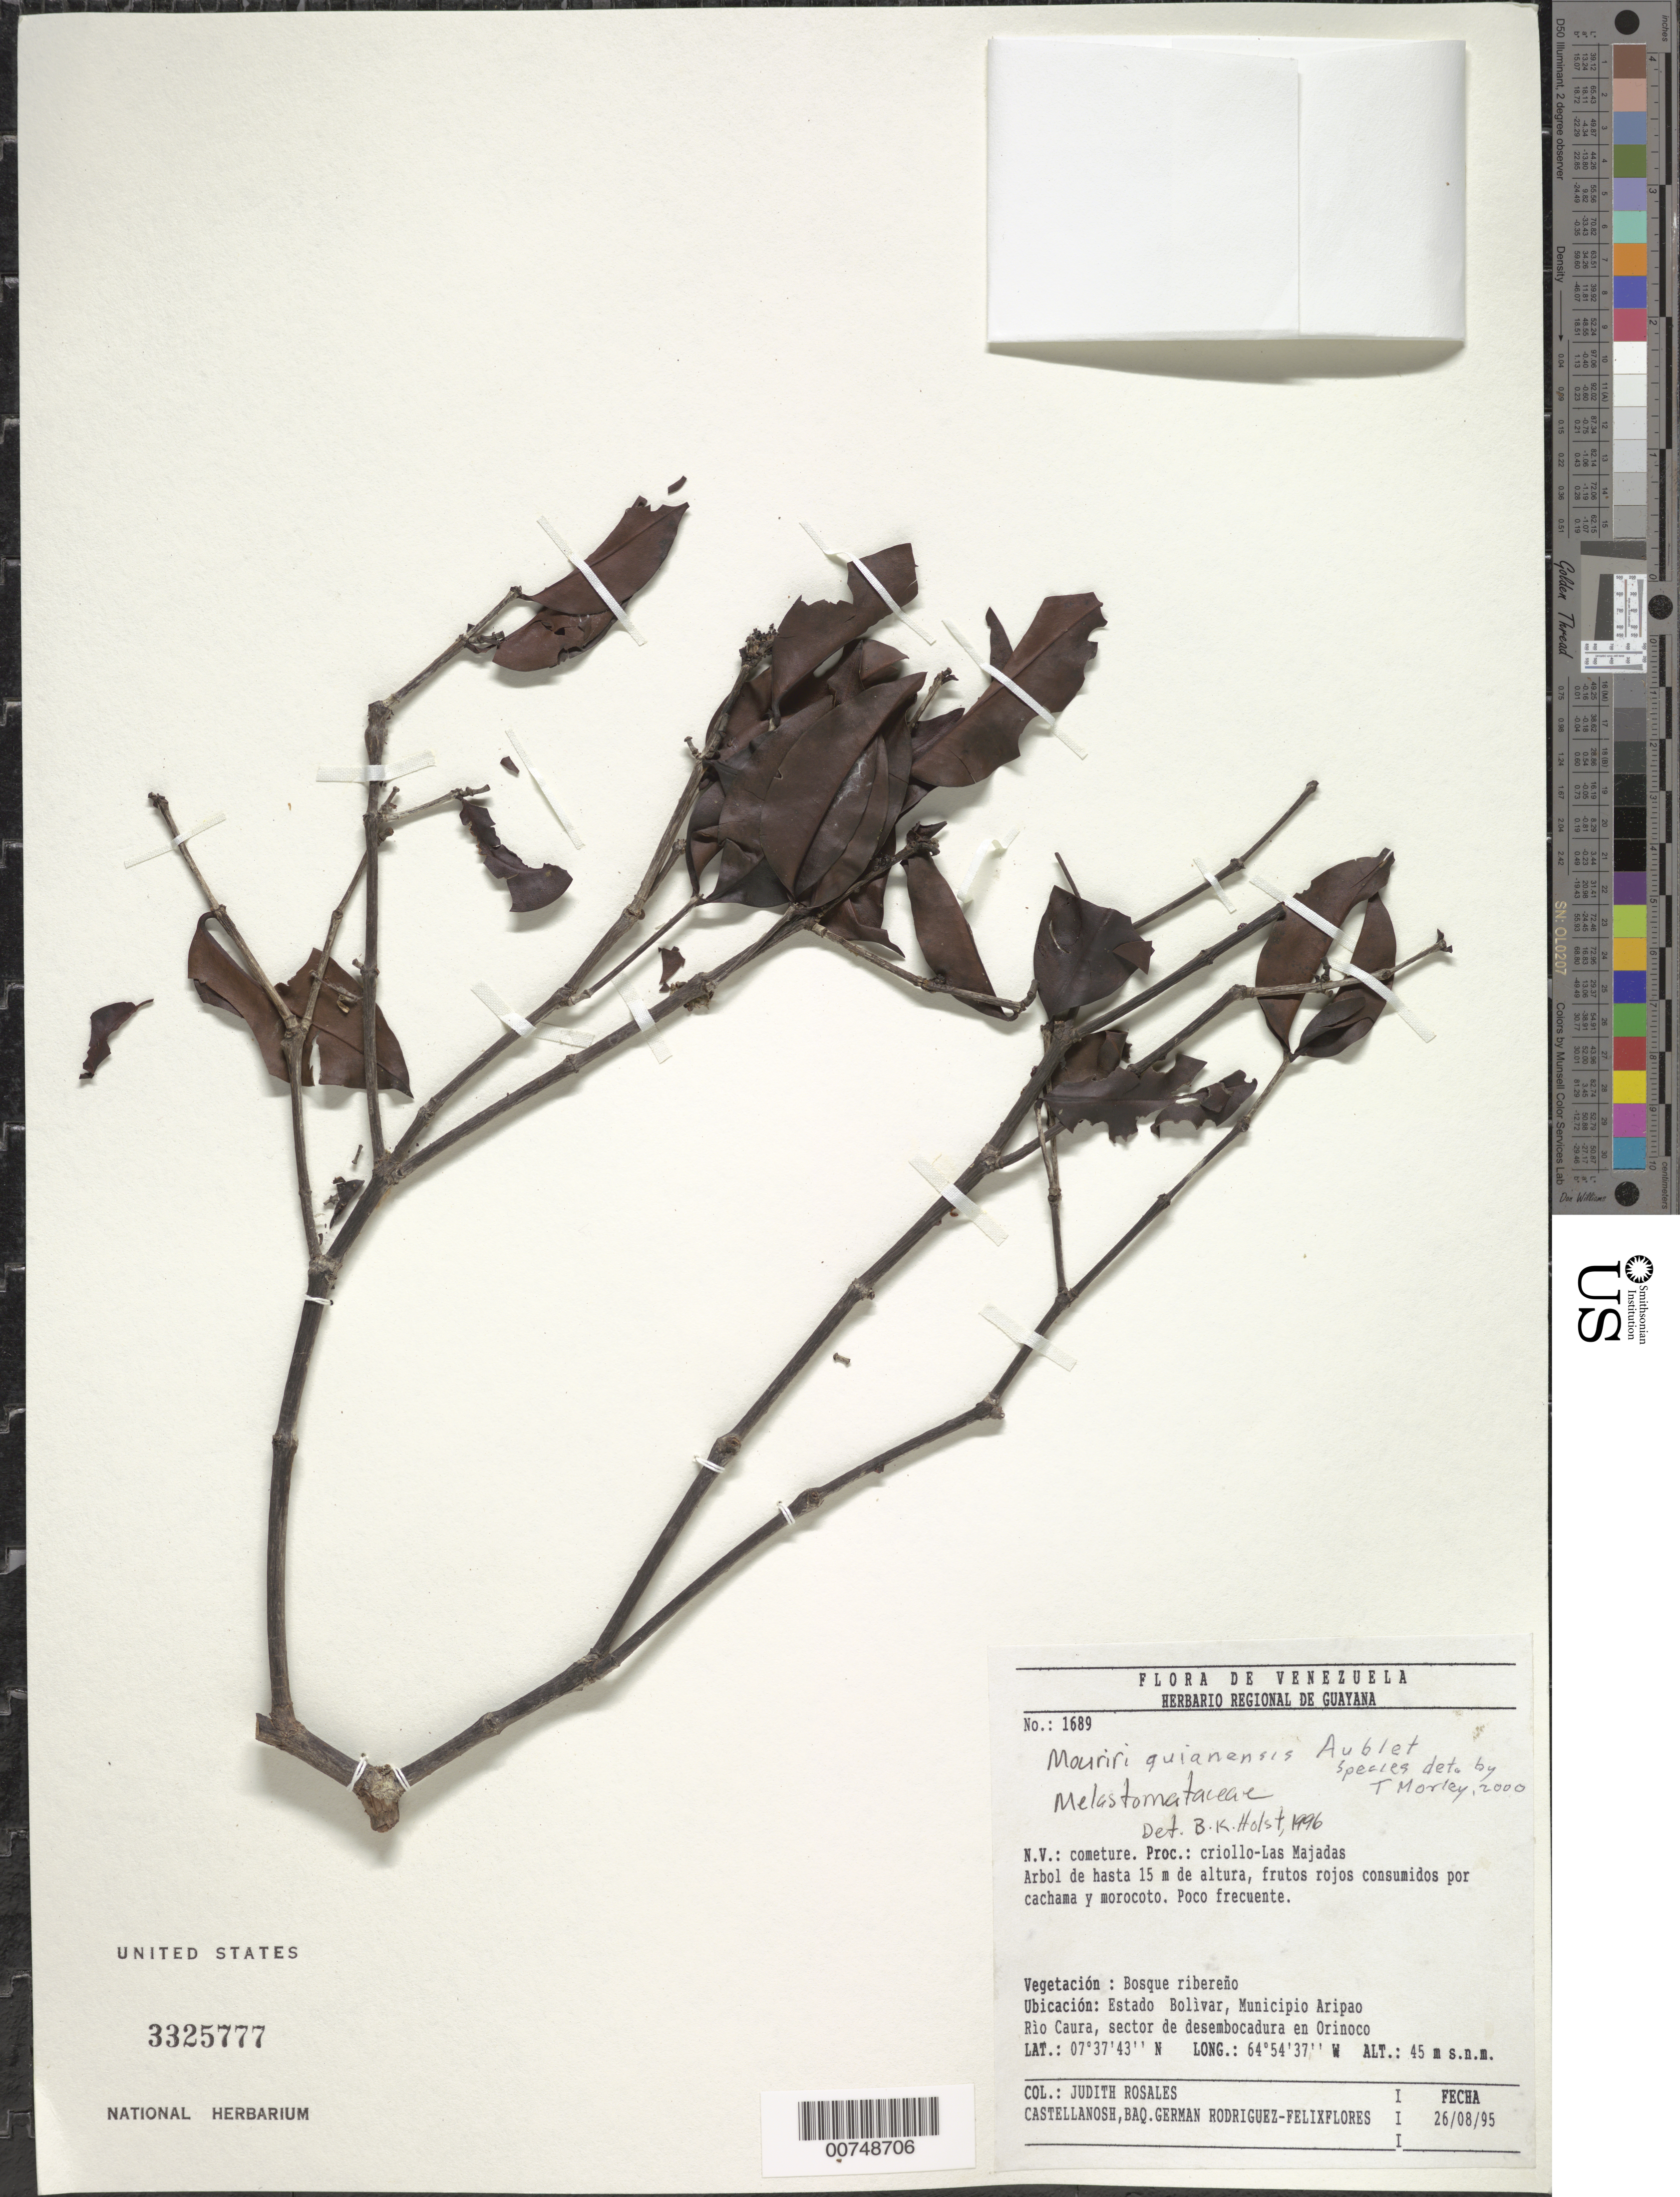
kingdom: Plantae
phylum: Tracheophyta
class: Magnoliopsida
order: Myrtales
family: Melastomataceae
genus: Mouriri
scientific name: Mouriri guianensis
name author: Aubl.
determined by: Morley, T.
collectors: J. Rosales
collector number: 1689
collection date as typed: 26-Aug-95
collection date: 1995-08-26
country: Venezuela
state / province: Bolívar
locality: Mun. Aripao, Río Caura, sector de desembocadura en Orinoco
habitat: Riverine forest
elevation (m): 45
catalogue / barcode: US 3325777